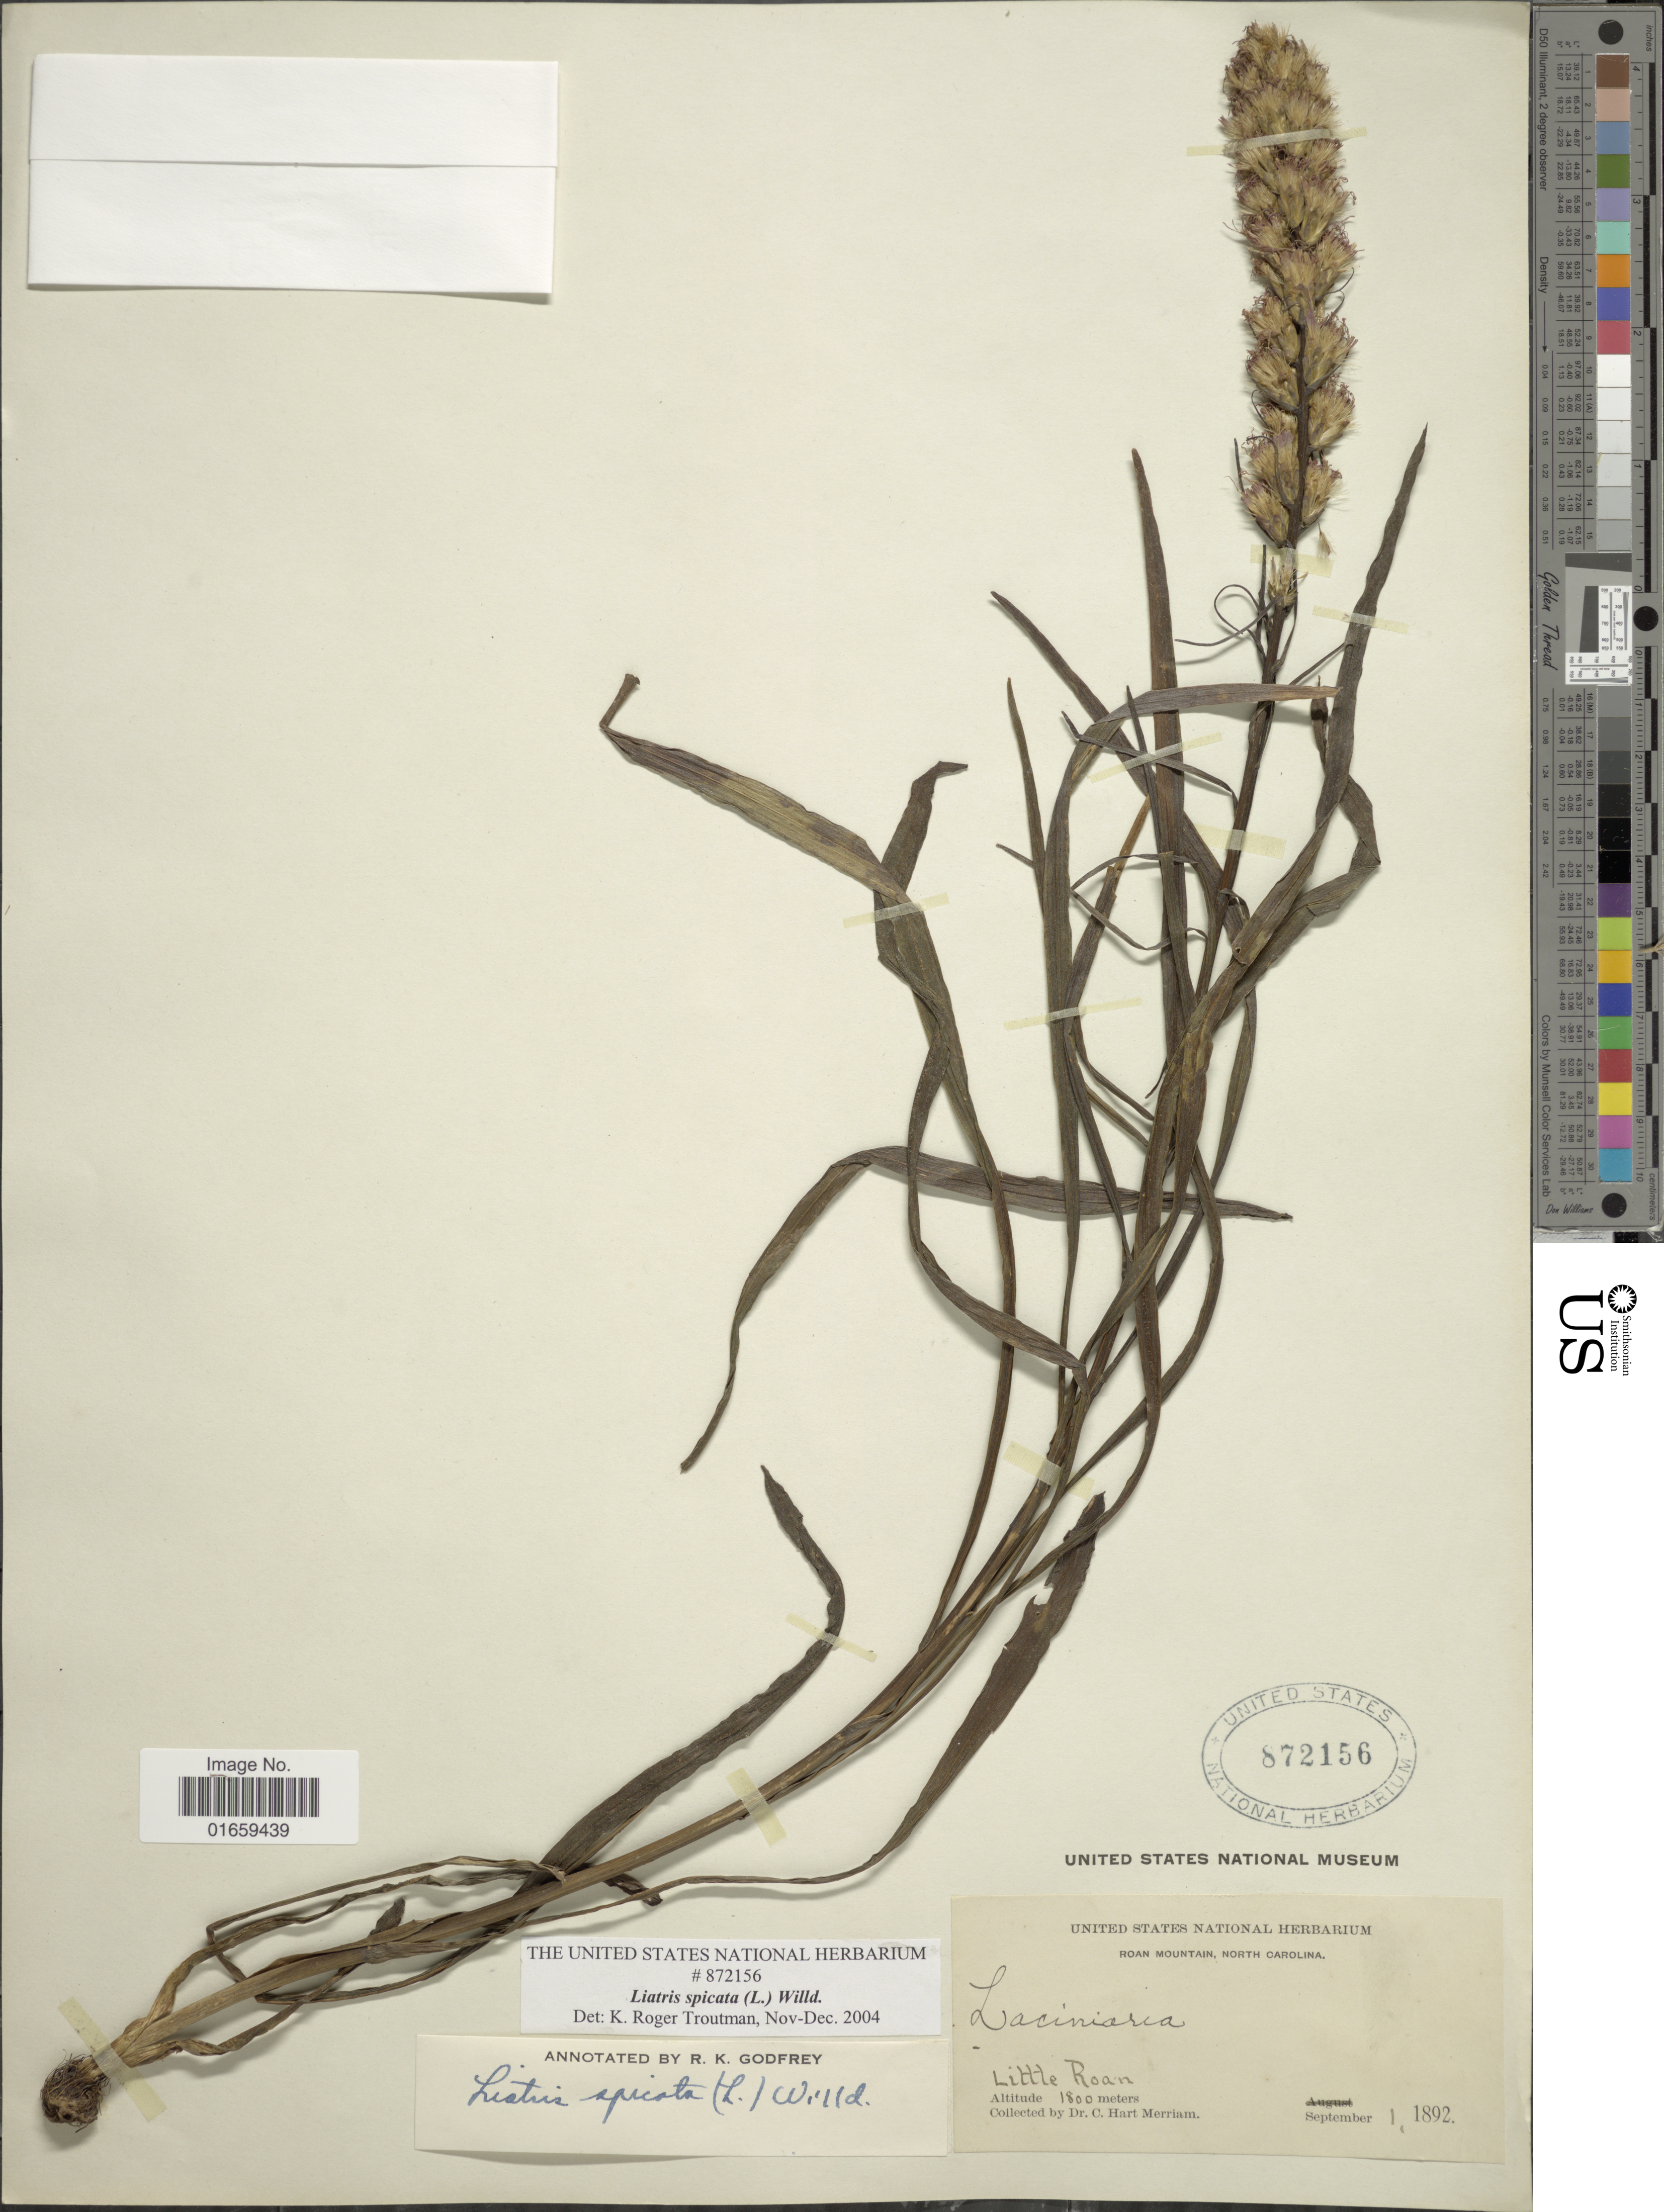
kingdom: Plantae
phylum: Tracheophyta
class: Magnoliopsida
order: Asterales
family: Asteraceae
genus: Liatris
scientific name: Liatris spicata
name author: (L.) Willd.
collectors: C. Merriam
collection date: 1892-09-01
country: United States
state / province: North Carolina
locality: Roan Mountain, North Carolina, Little Roan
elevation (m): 1800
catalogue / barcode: US 872156